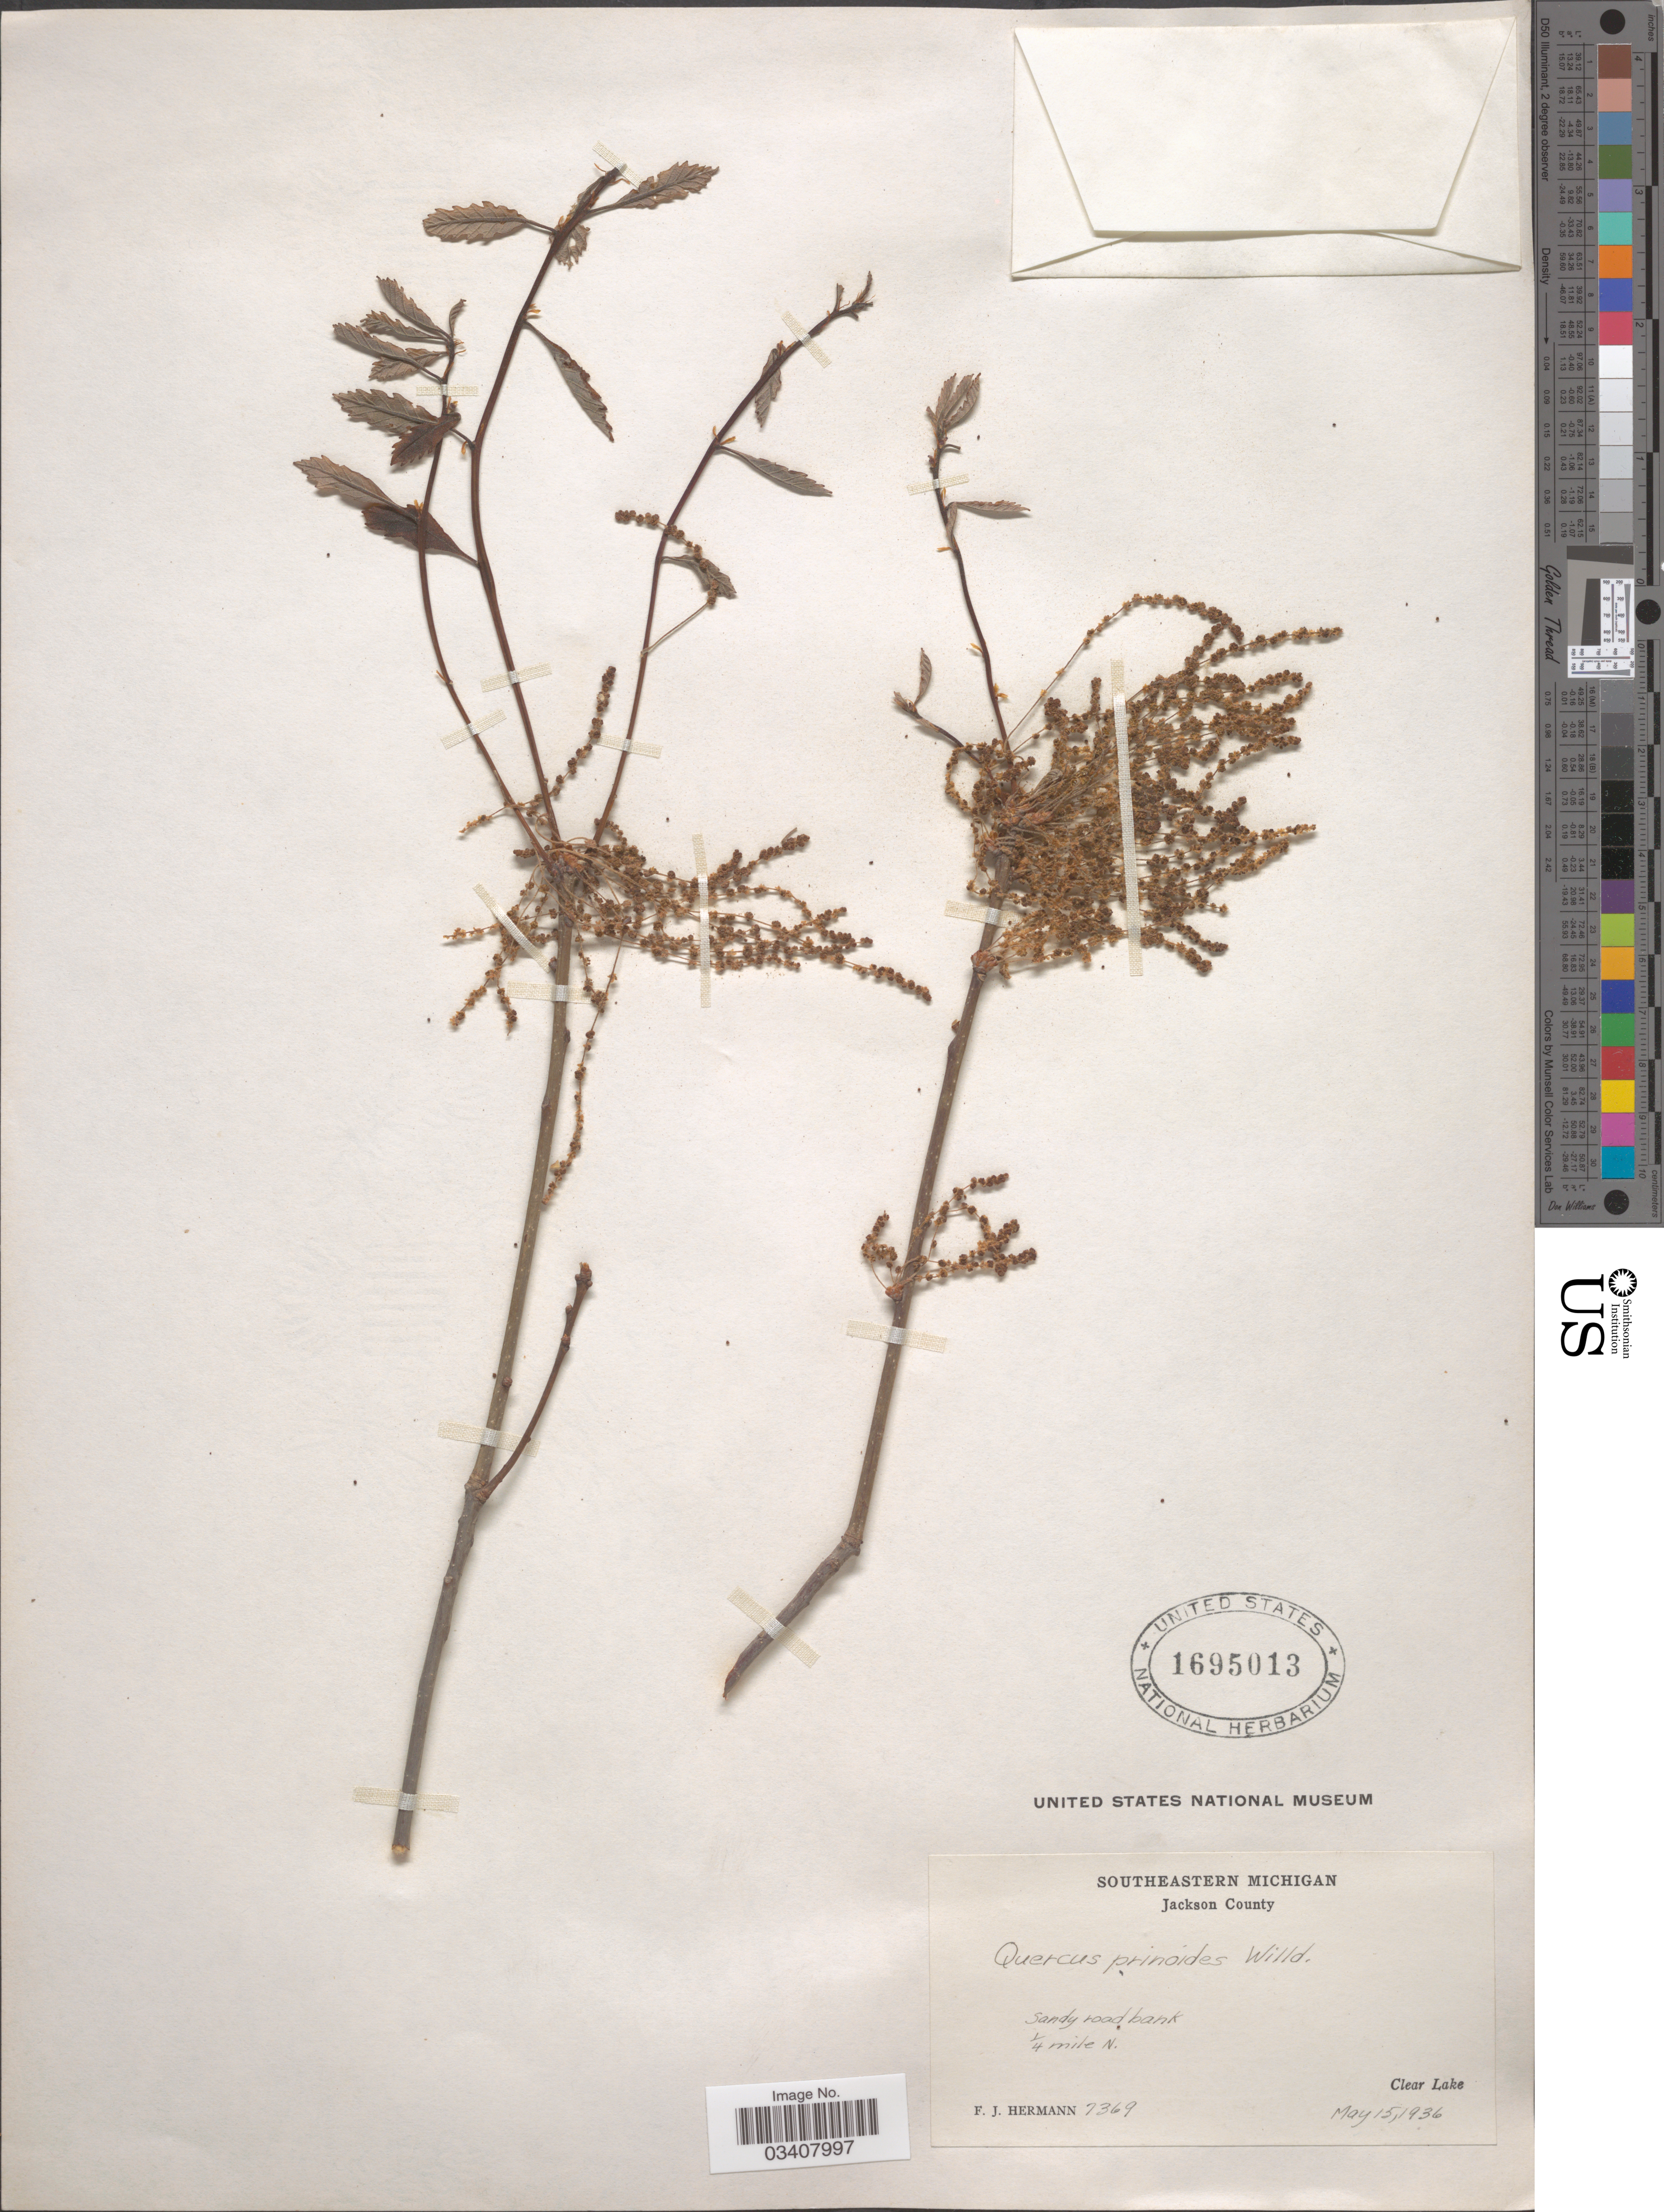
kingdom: Plantae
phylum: Tracheophyta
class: Magnoliopsida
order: Fagales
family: Fagaceae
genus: Quercus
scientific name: Quercus prinoides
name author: Willd.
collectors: F. J. Hermann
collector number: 7369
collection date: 1936-05-15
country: United States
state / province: Michigan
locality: Southeastern Michigan. Jackson County. Sandy road bank, ¼ mile N. Clear Lake.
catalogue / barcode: US 1695013